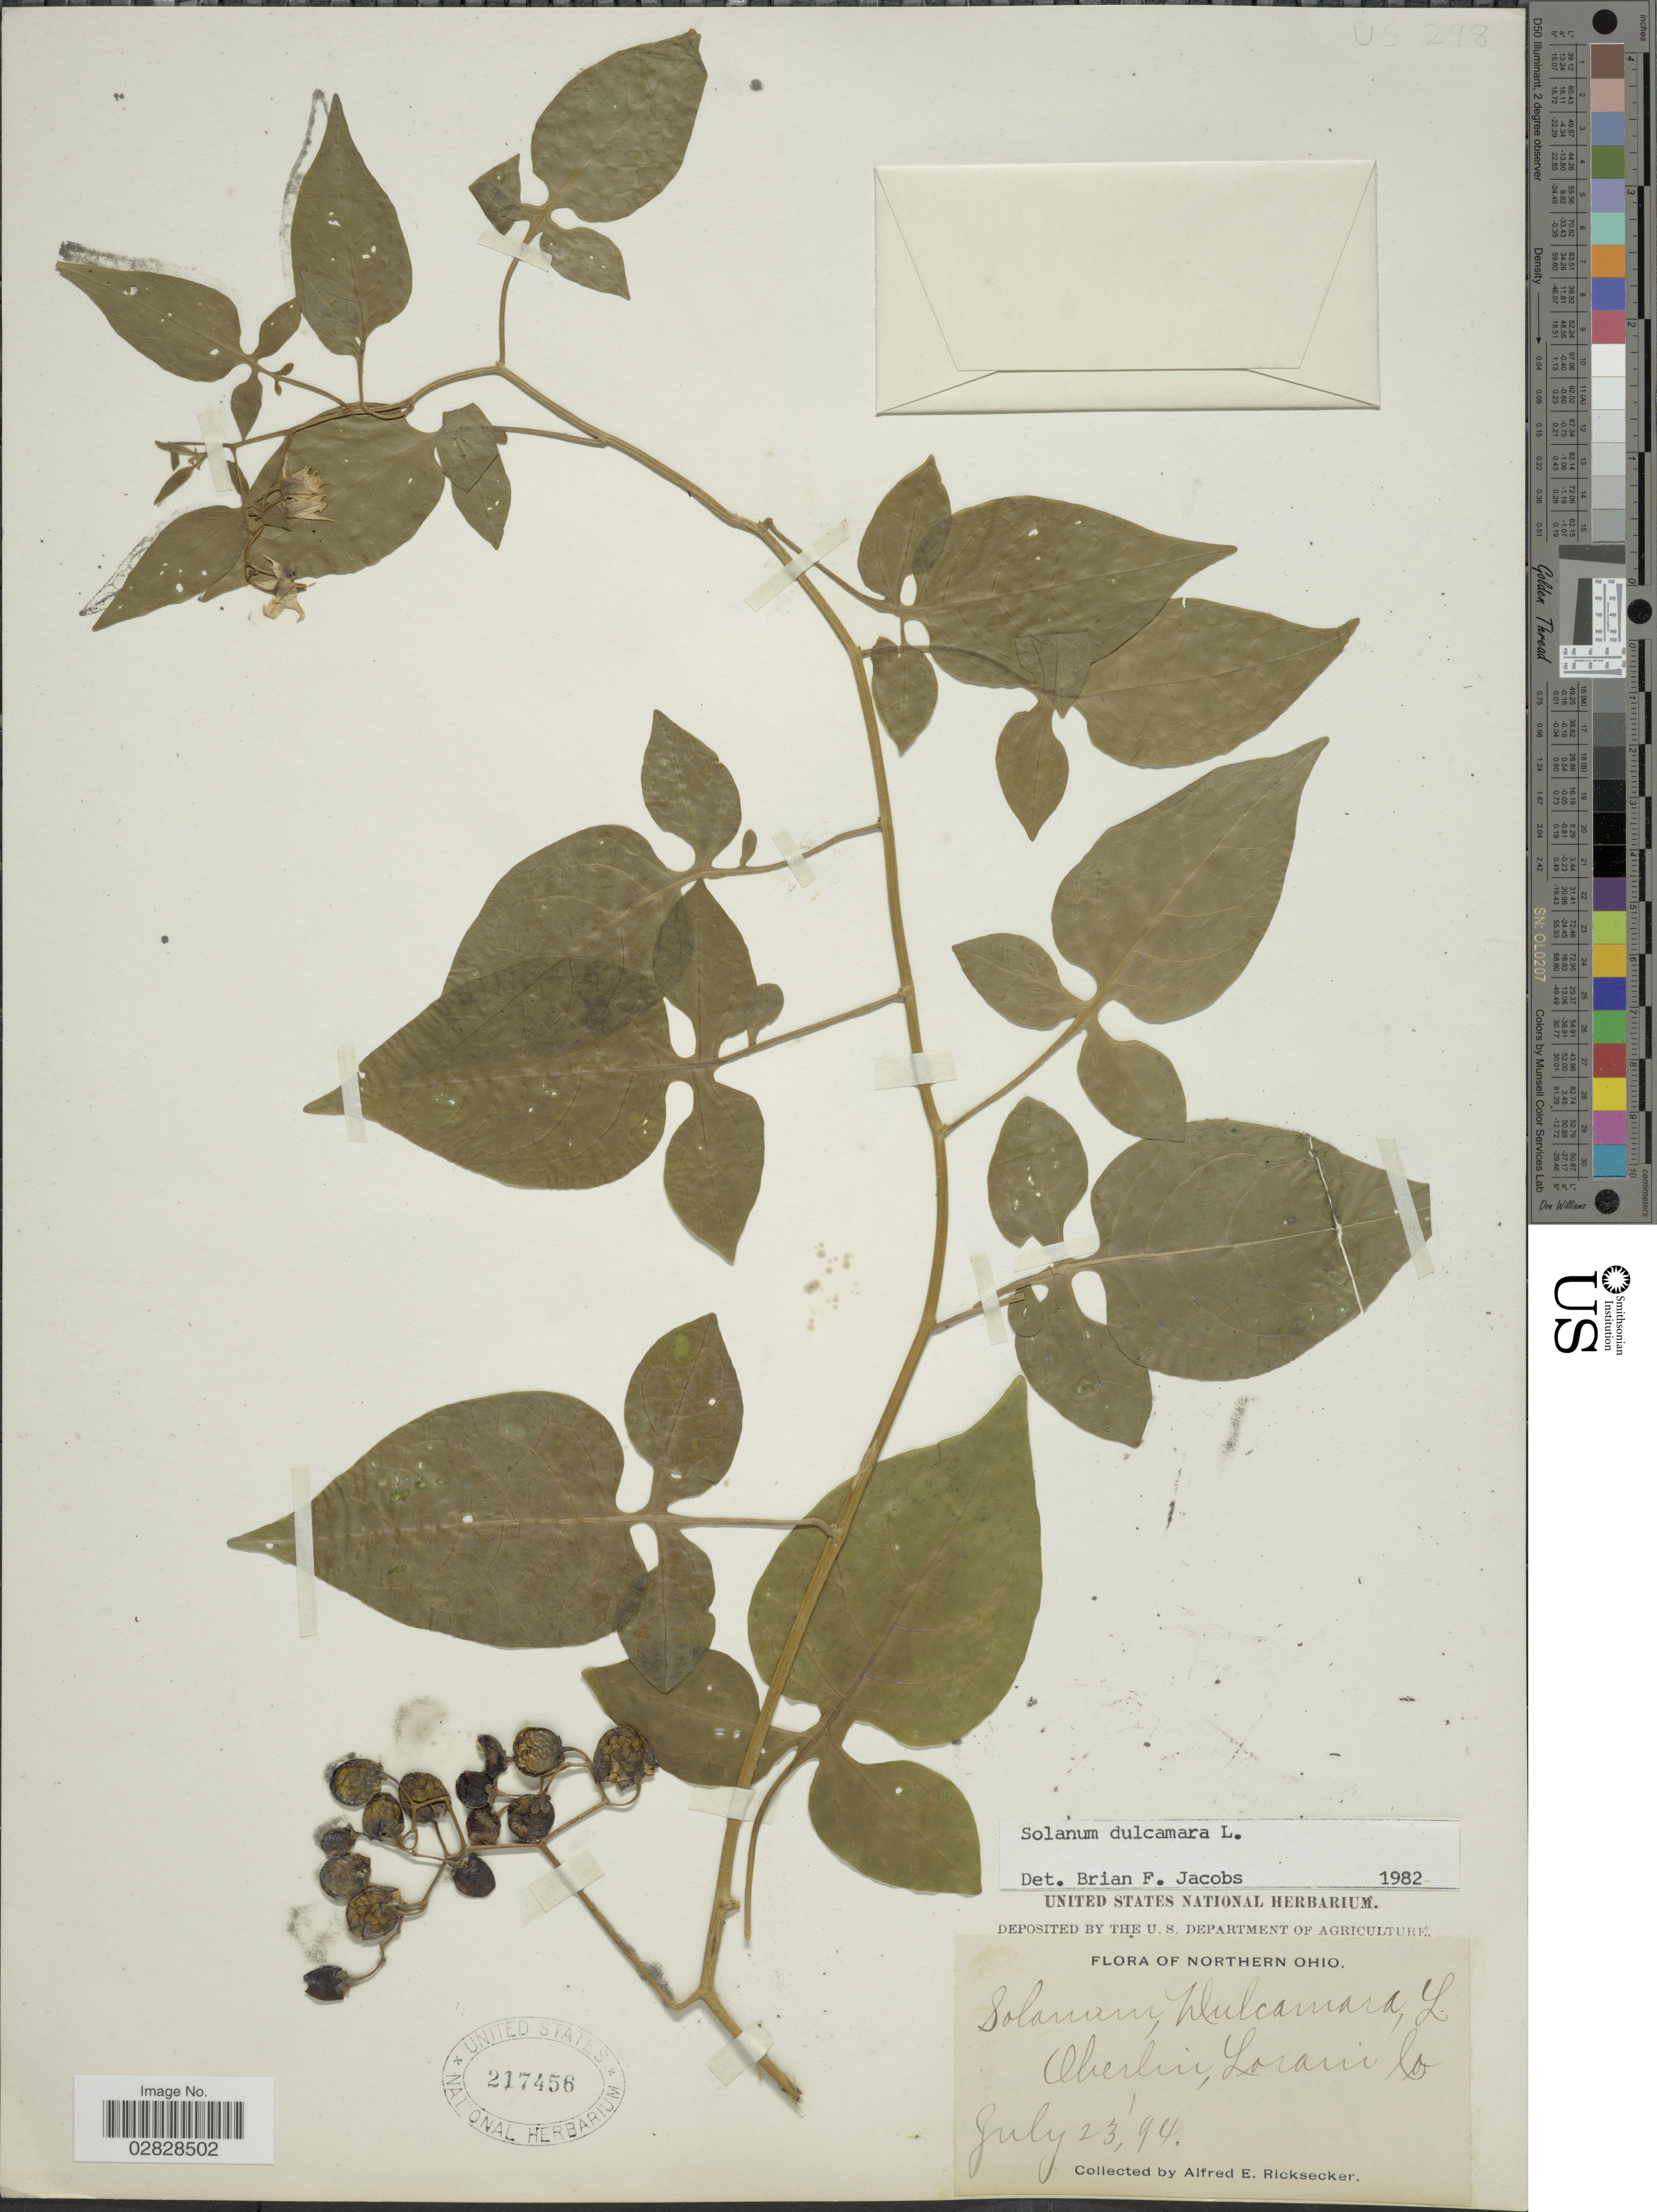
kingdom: Plantae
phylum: Tracheophyta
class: Magnoliopsida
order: Solanales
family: Solanaceae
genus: Solanum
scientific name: Solanum dulcamara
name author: L.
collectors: A. E. Ricksecker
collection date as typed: Transcribed d/m/y: 23/7/94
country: United States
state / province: Ohio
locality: Northern Ohio. Oberlin, Lorain Co.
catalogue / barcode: US 217456